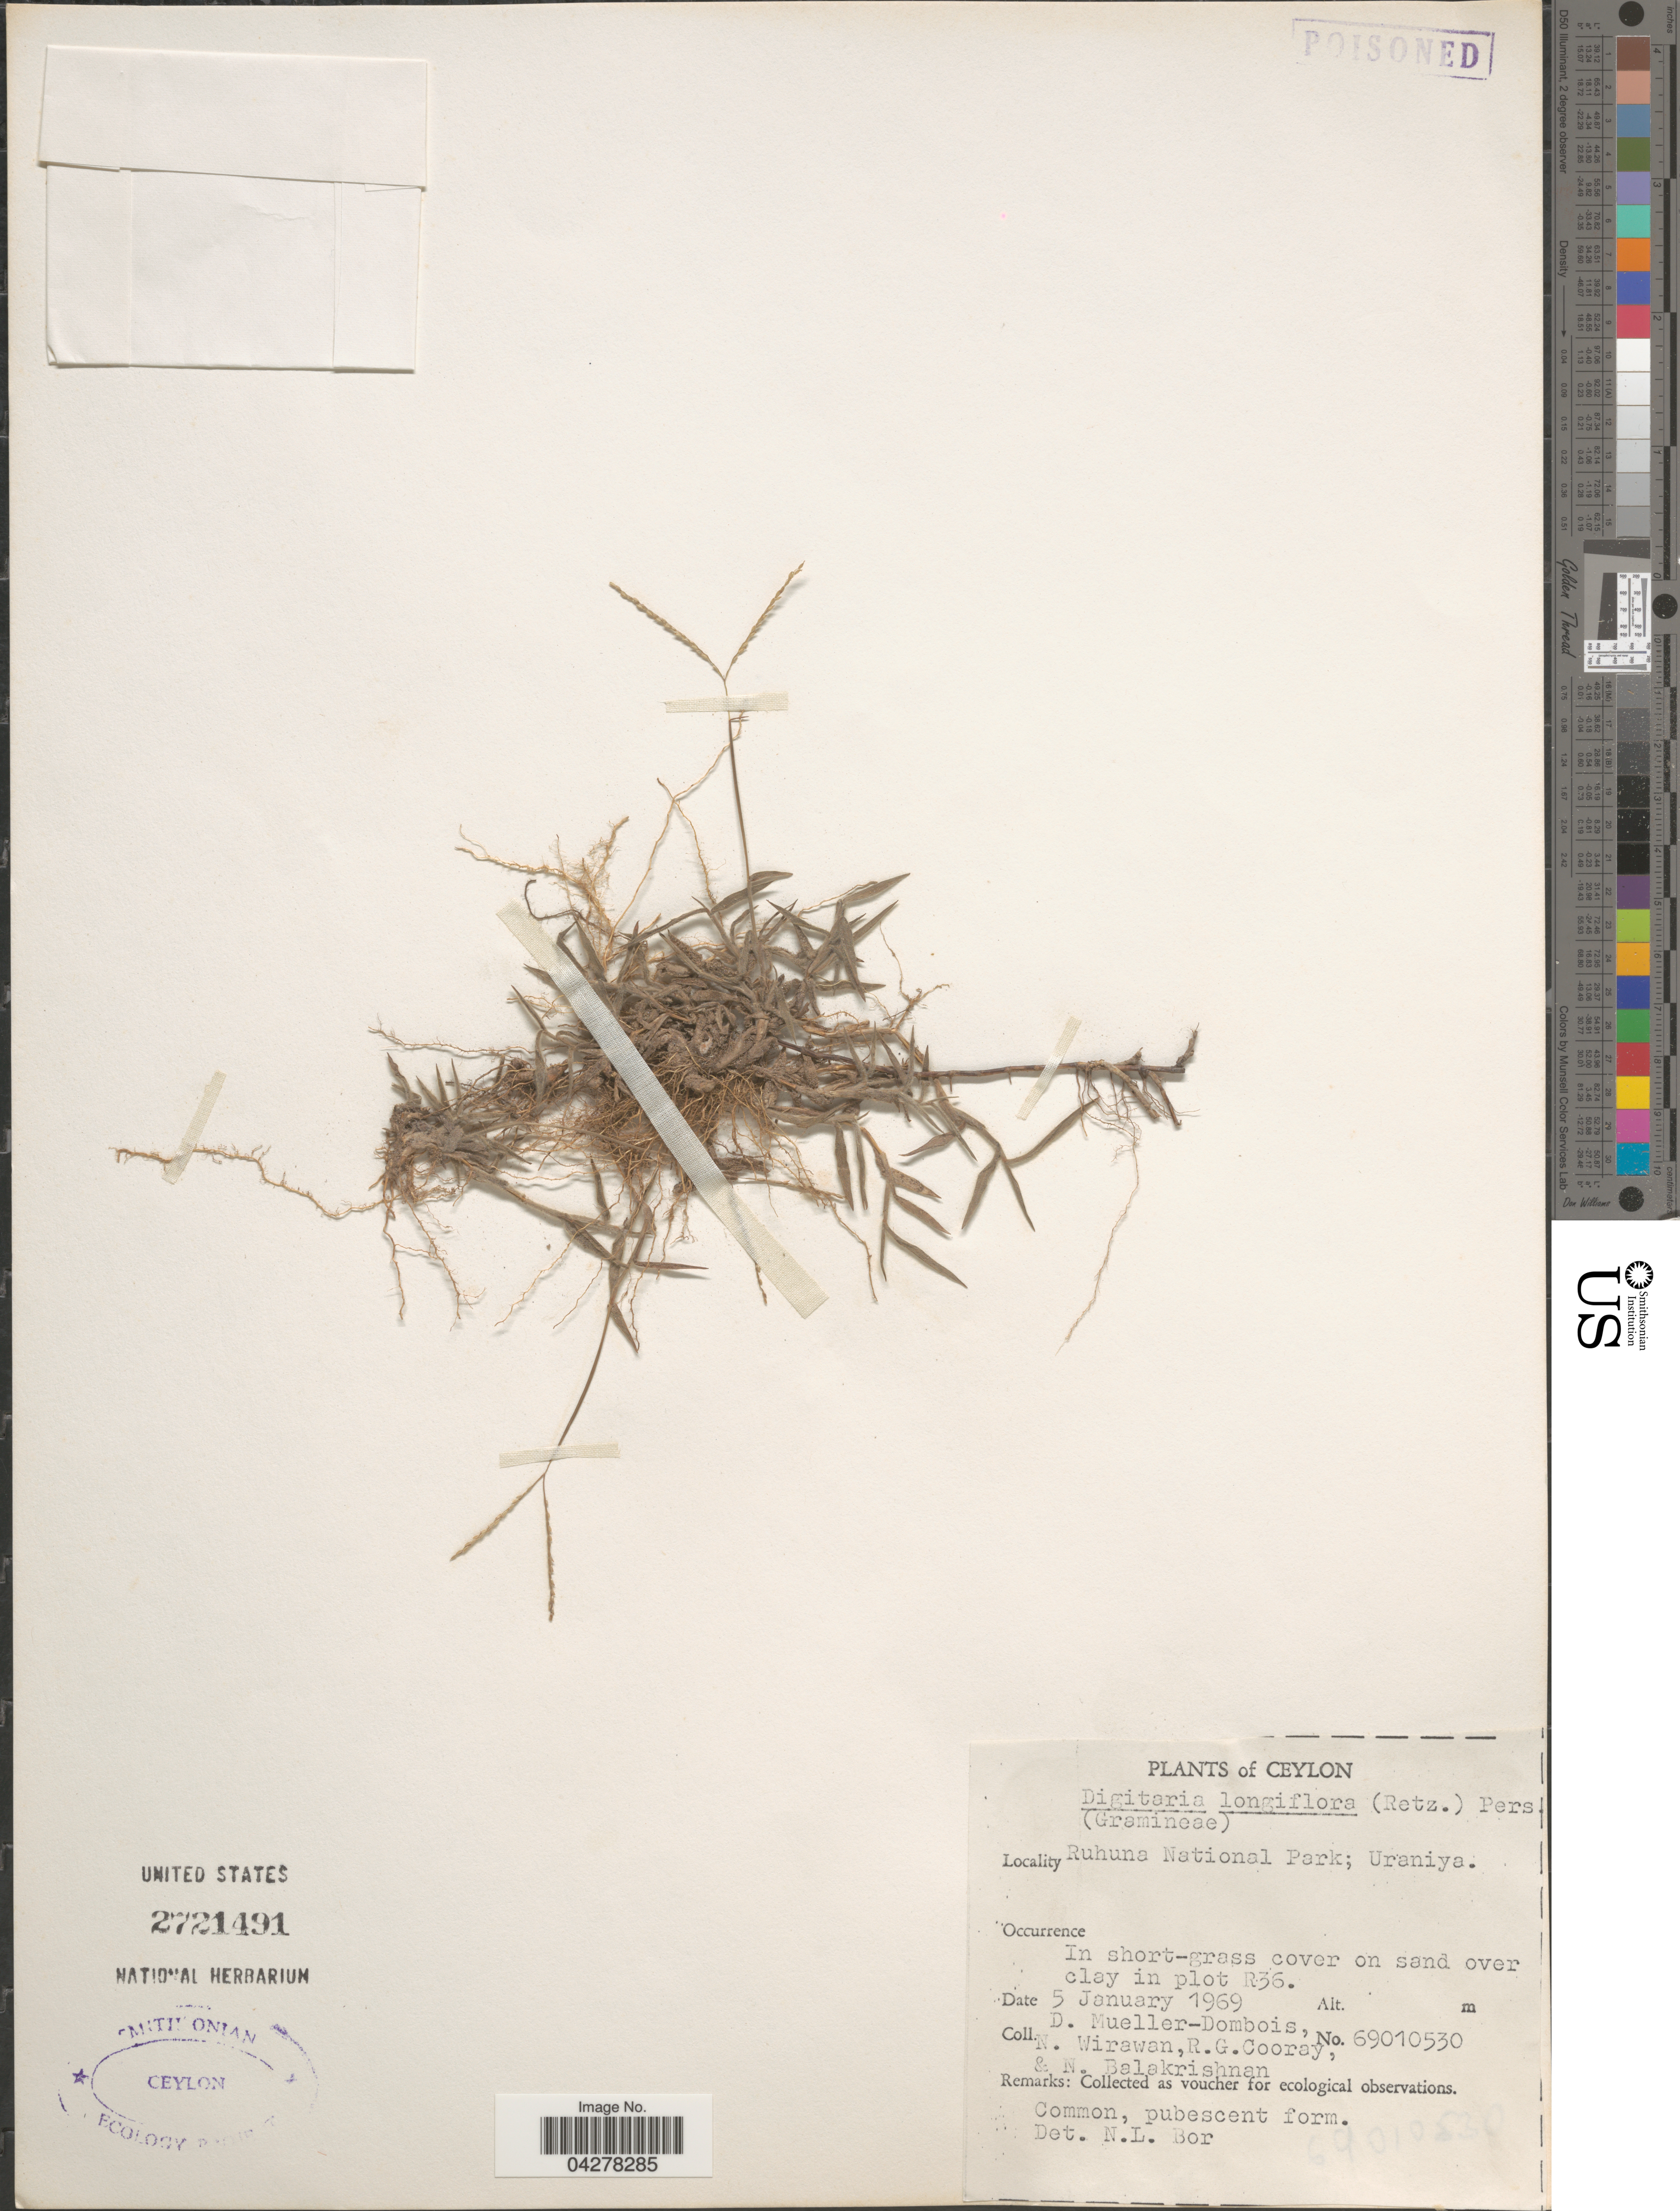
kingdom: Plantae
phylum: Tracheophyta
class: Liliopsida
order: Poales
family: Poaceae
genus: Digitaria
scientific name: Digitaria longiflora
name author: (Retz.) Pers.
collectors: D. Mueller-Dombois, N. Wirawan, R. Cooray & N. Balakrishnan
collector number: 69010530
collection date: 1969-01-05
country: Sri Lanka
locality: Ceylon. Ruhuna National Park; Uraniya, In short-grass cover on sand over clay in plot R36.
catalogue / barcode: US 2721491